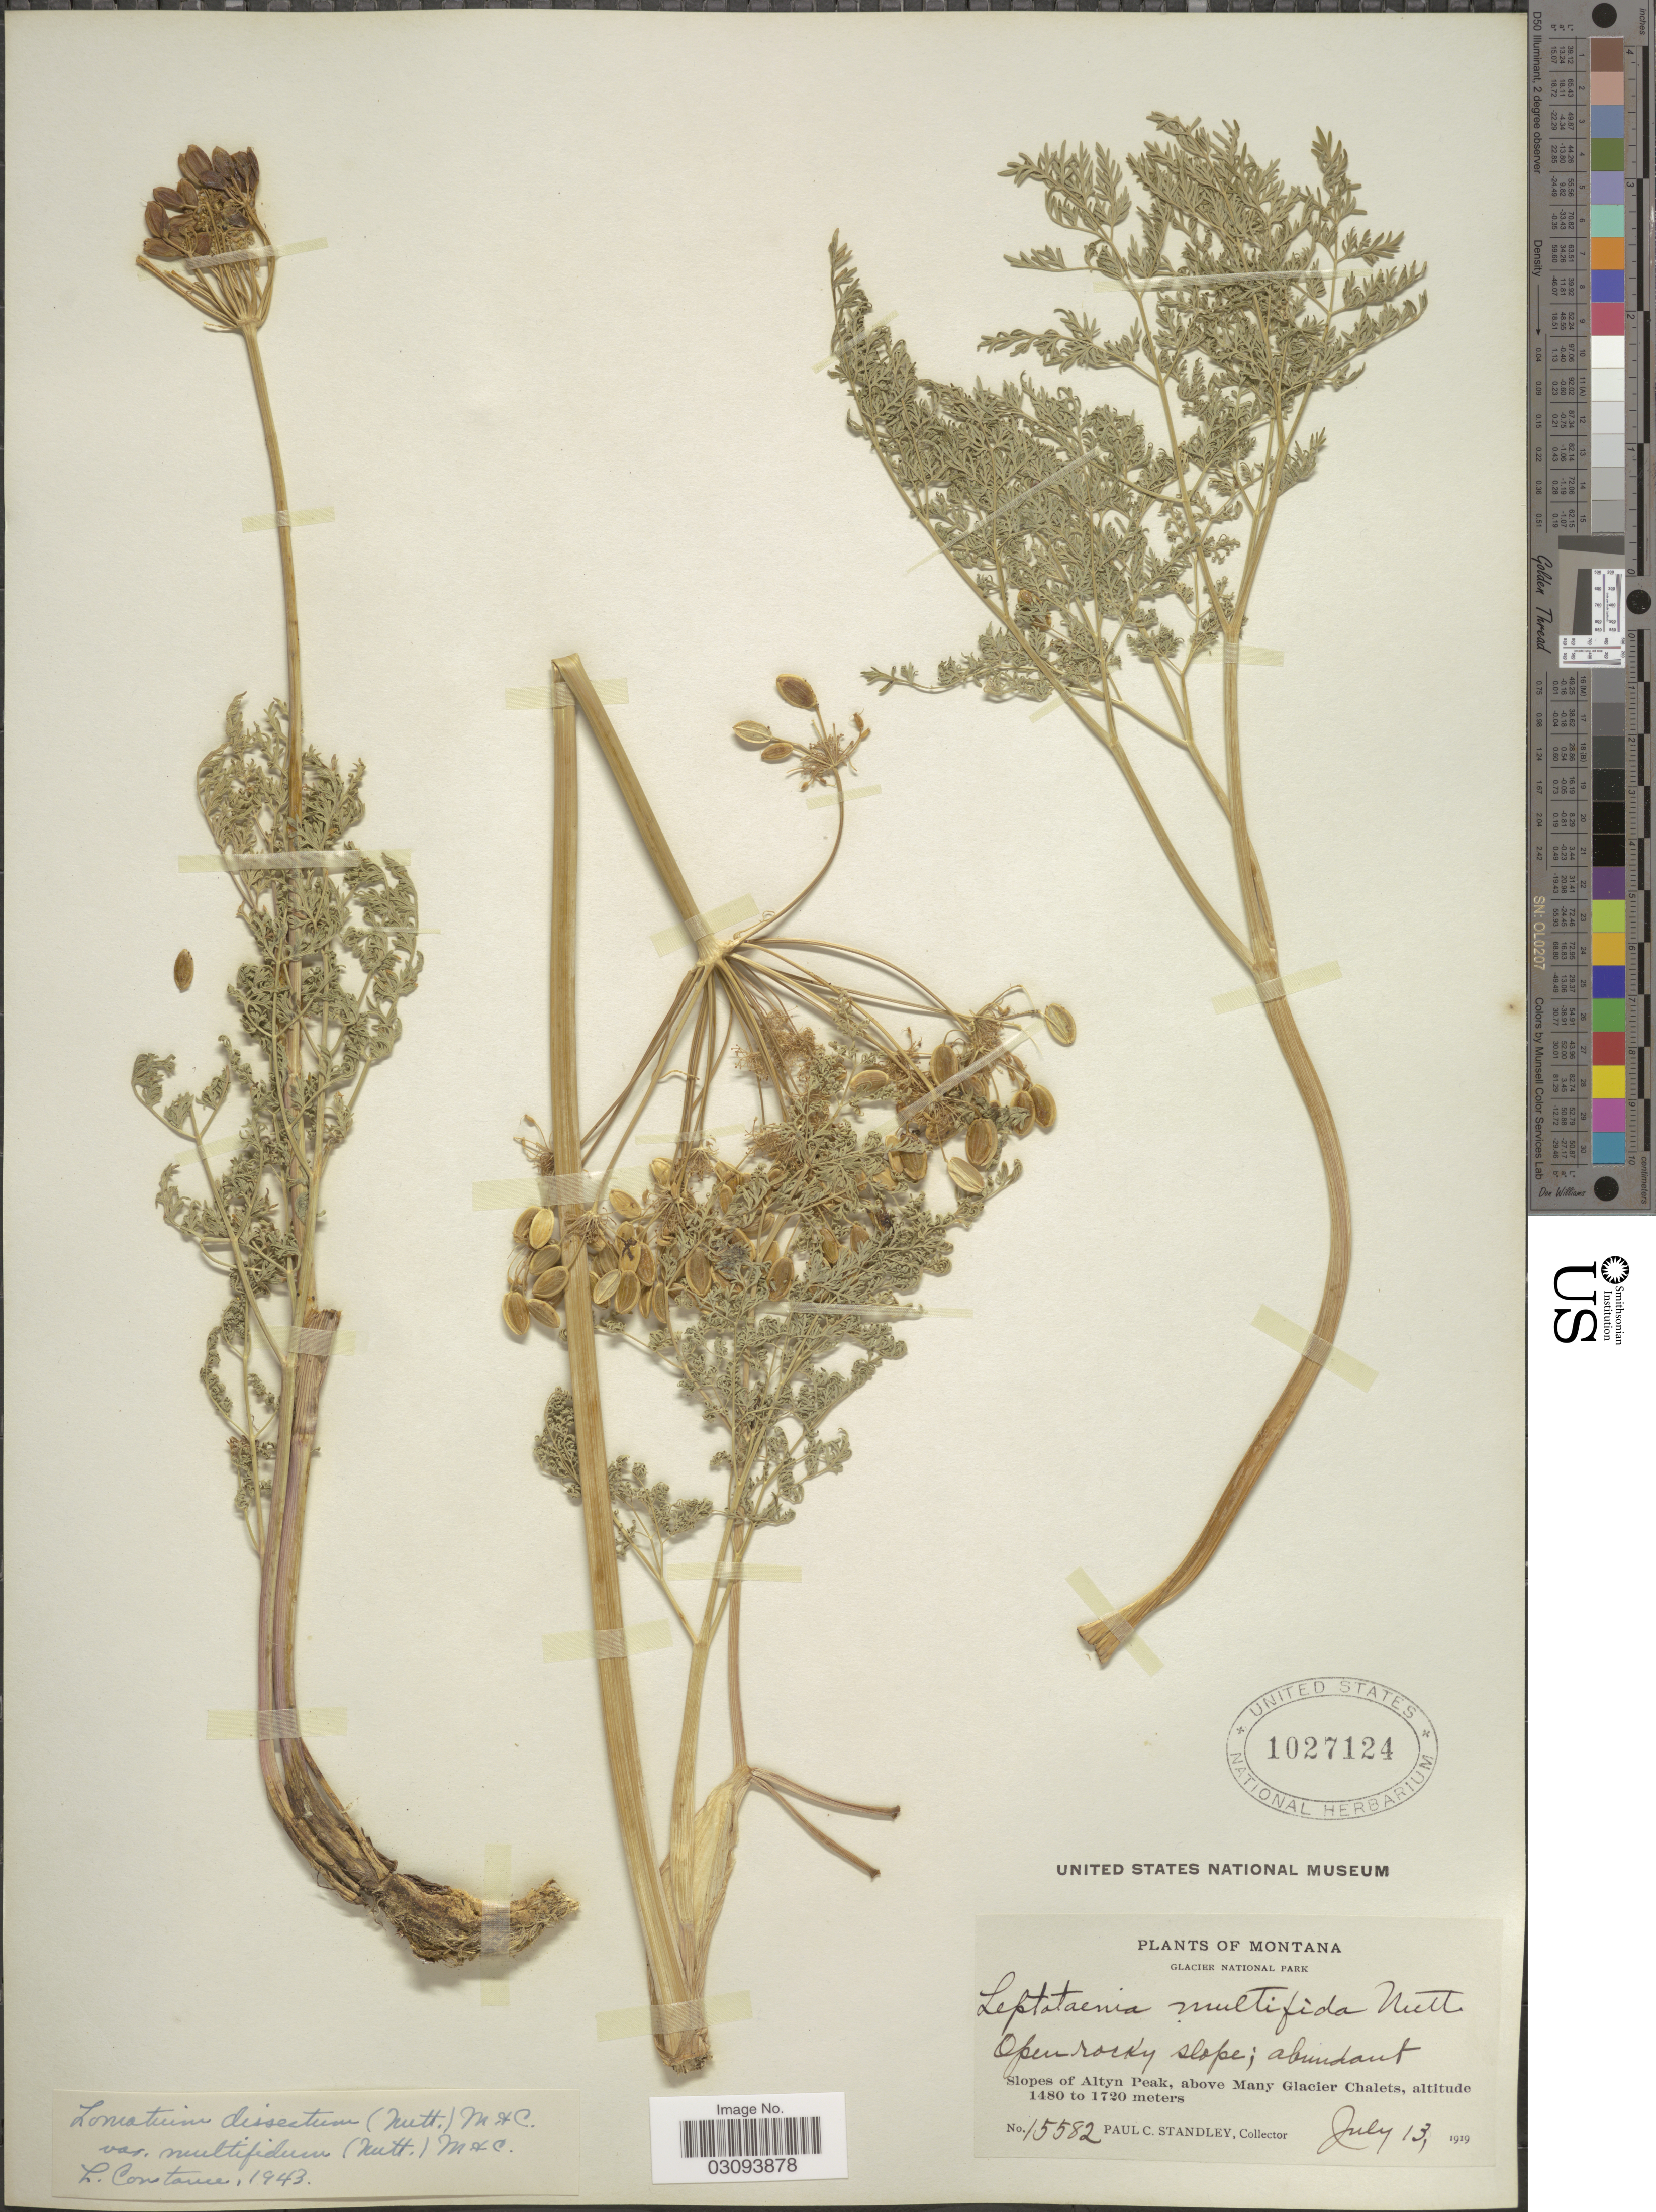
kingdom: Plantae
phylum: Tracheophyta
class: Magnoliopsida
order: Apiales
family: Apiaceae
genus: Lomatium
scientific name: Lomatium dissectum var. multifidum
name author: (Nutt.) Mathias & Constance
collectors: P. C. Standley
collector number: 15582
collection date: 1919-07-13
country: United States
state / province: Montana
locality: Glacier National Park. Slopes of Altyn Peak, above Many Glacier Chalets.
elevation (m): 1480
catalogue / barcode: US 1027124